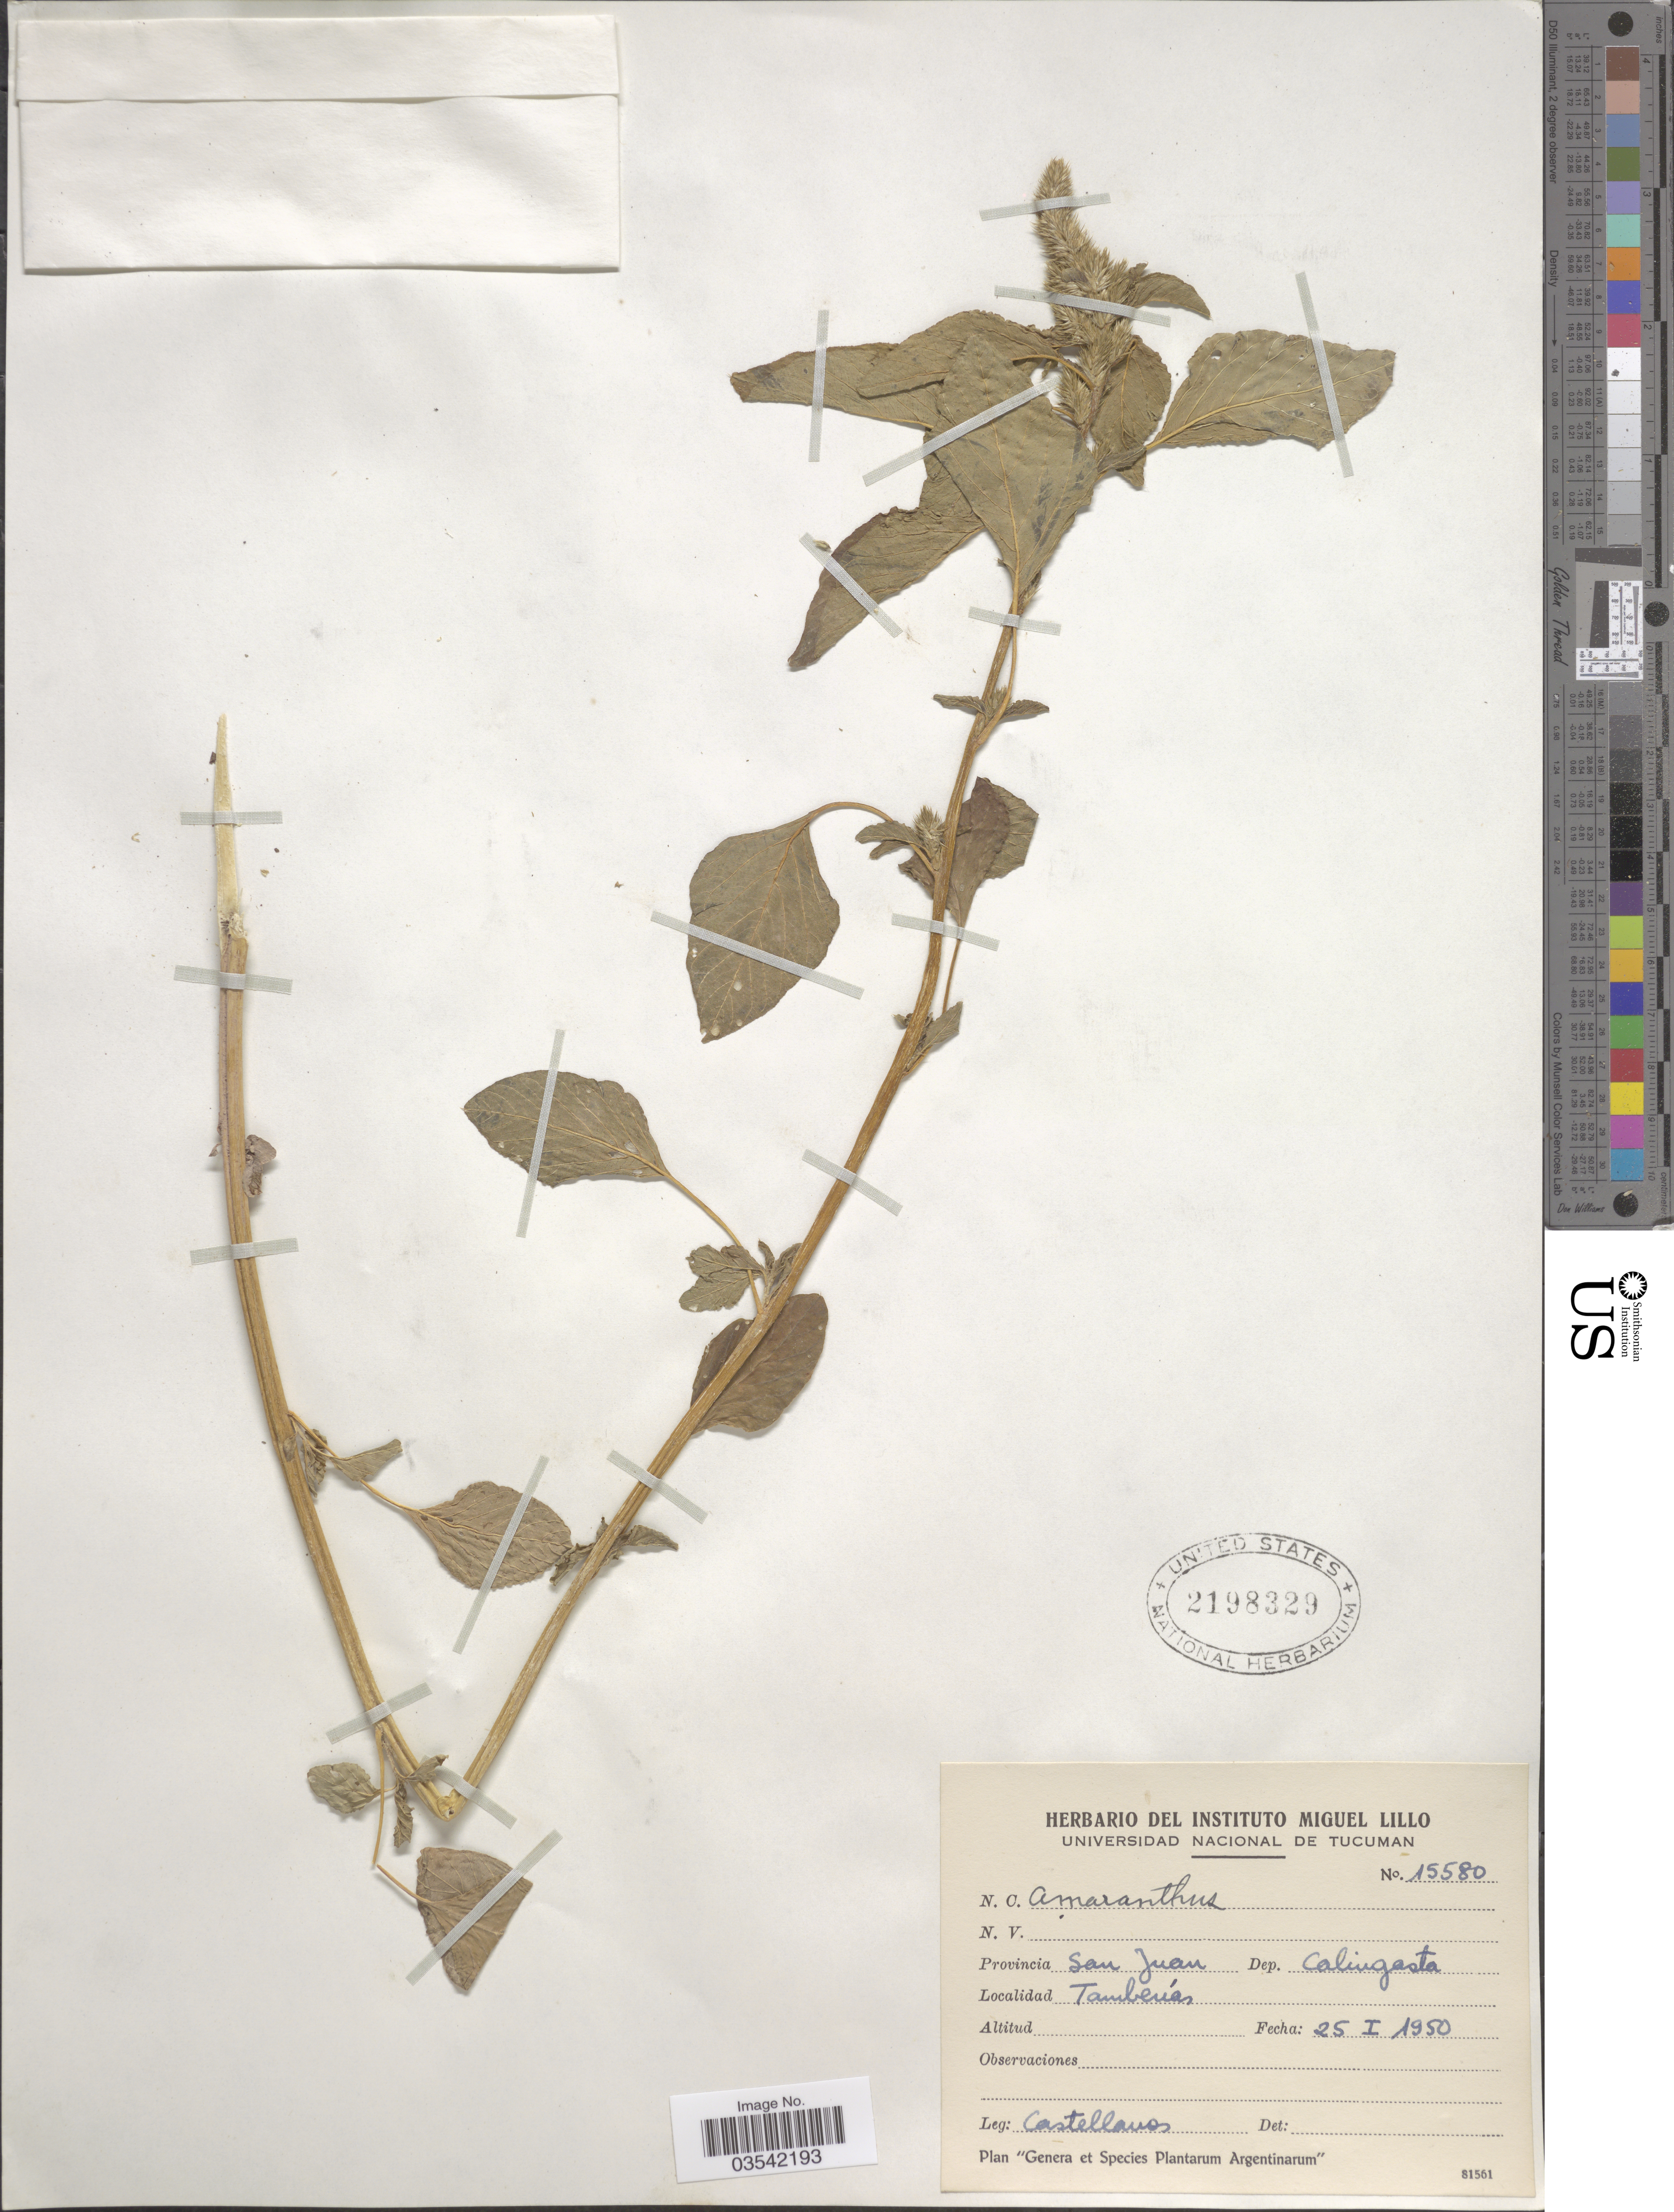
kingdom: Plantae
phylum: Tracheophyta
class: Magnoliopsida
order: Caryophyllales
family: Amaranthaceae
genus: Amaranthus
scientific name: Amaranthus sp.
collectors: -- Castellanos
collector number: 15580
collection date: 1950-01-25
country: Argentina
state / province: San Juan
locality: Dep. Calingasta. Tamberias.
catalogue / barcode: US 2198329